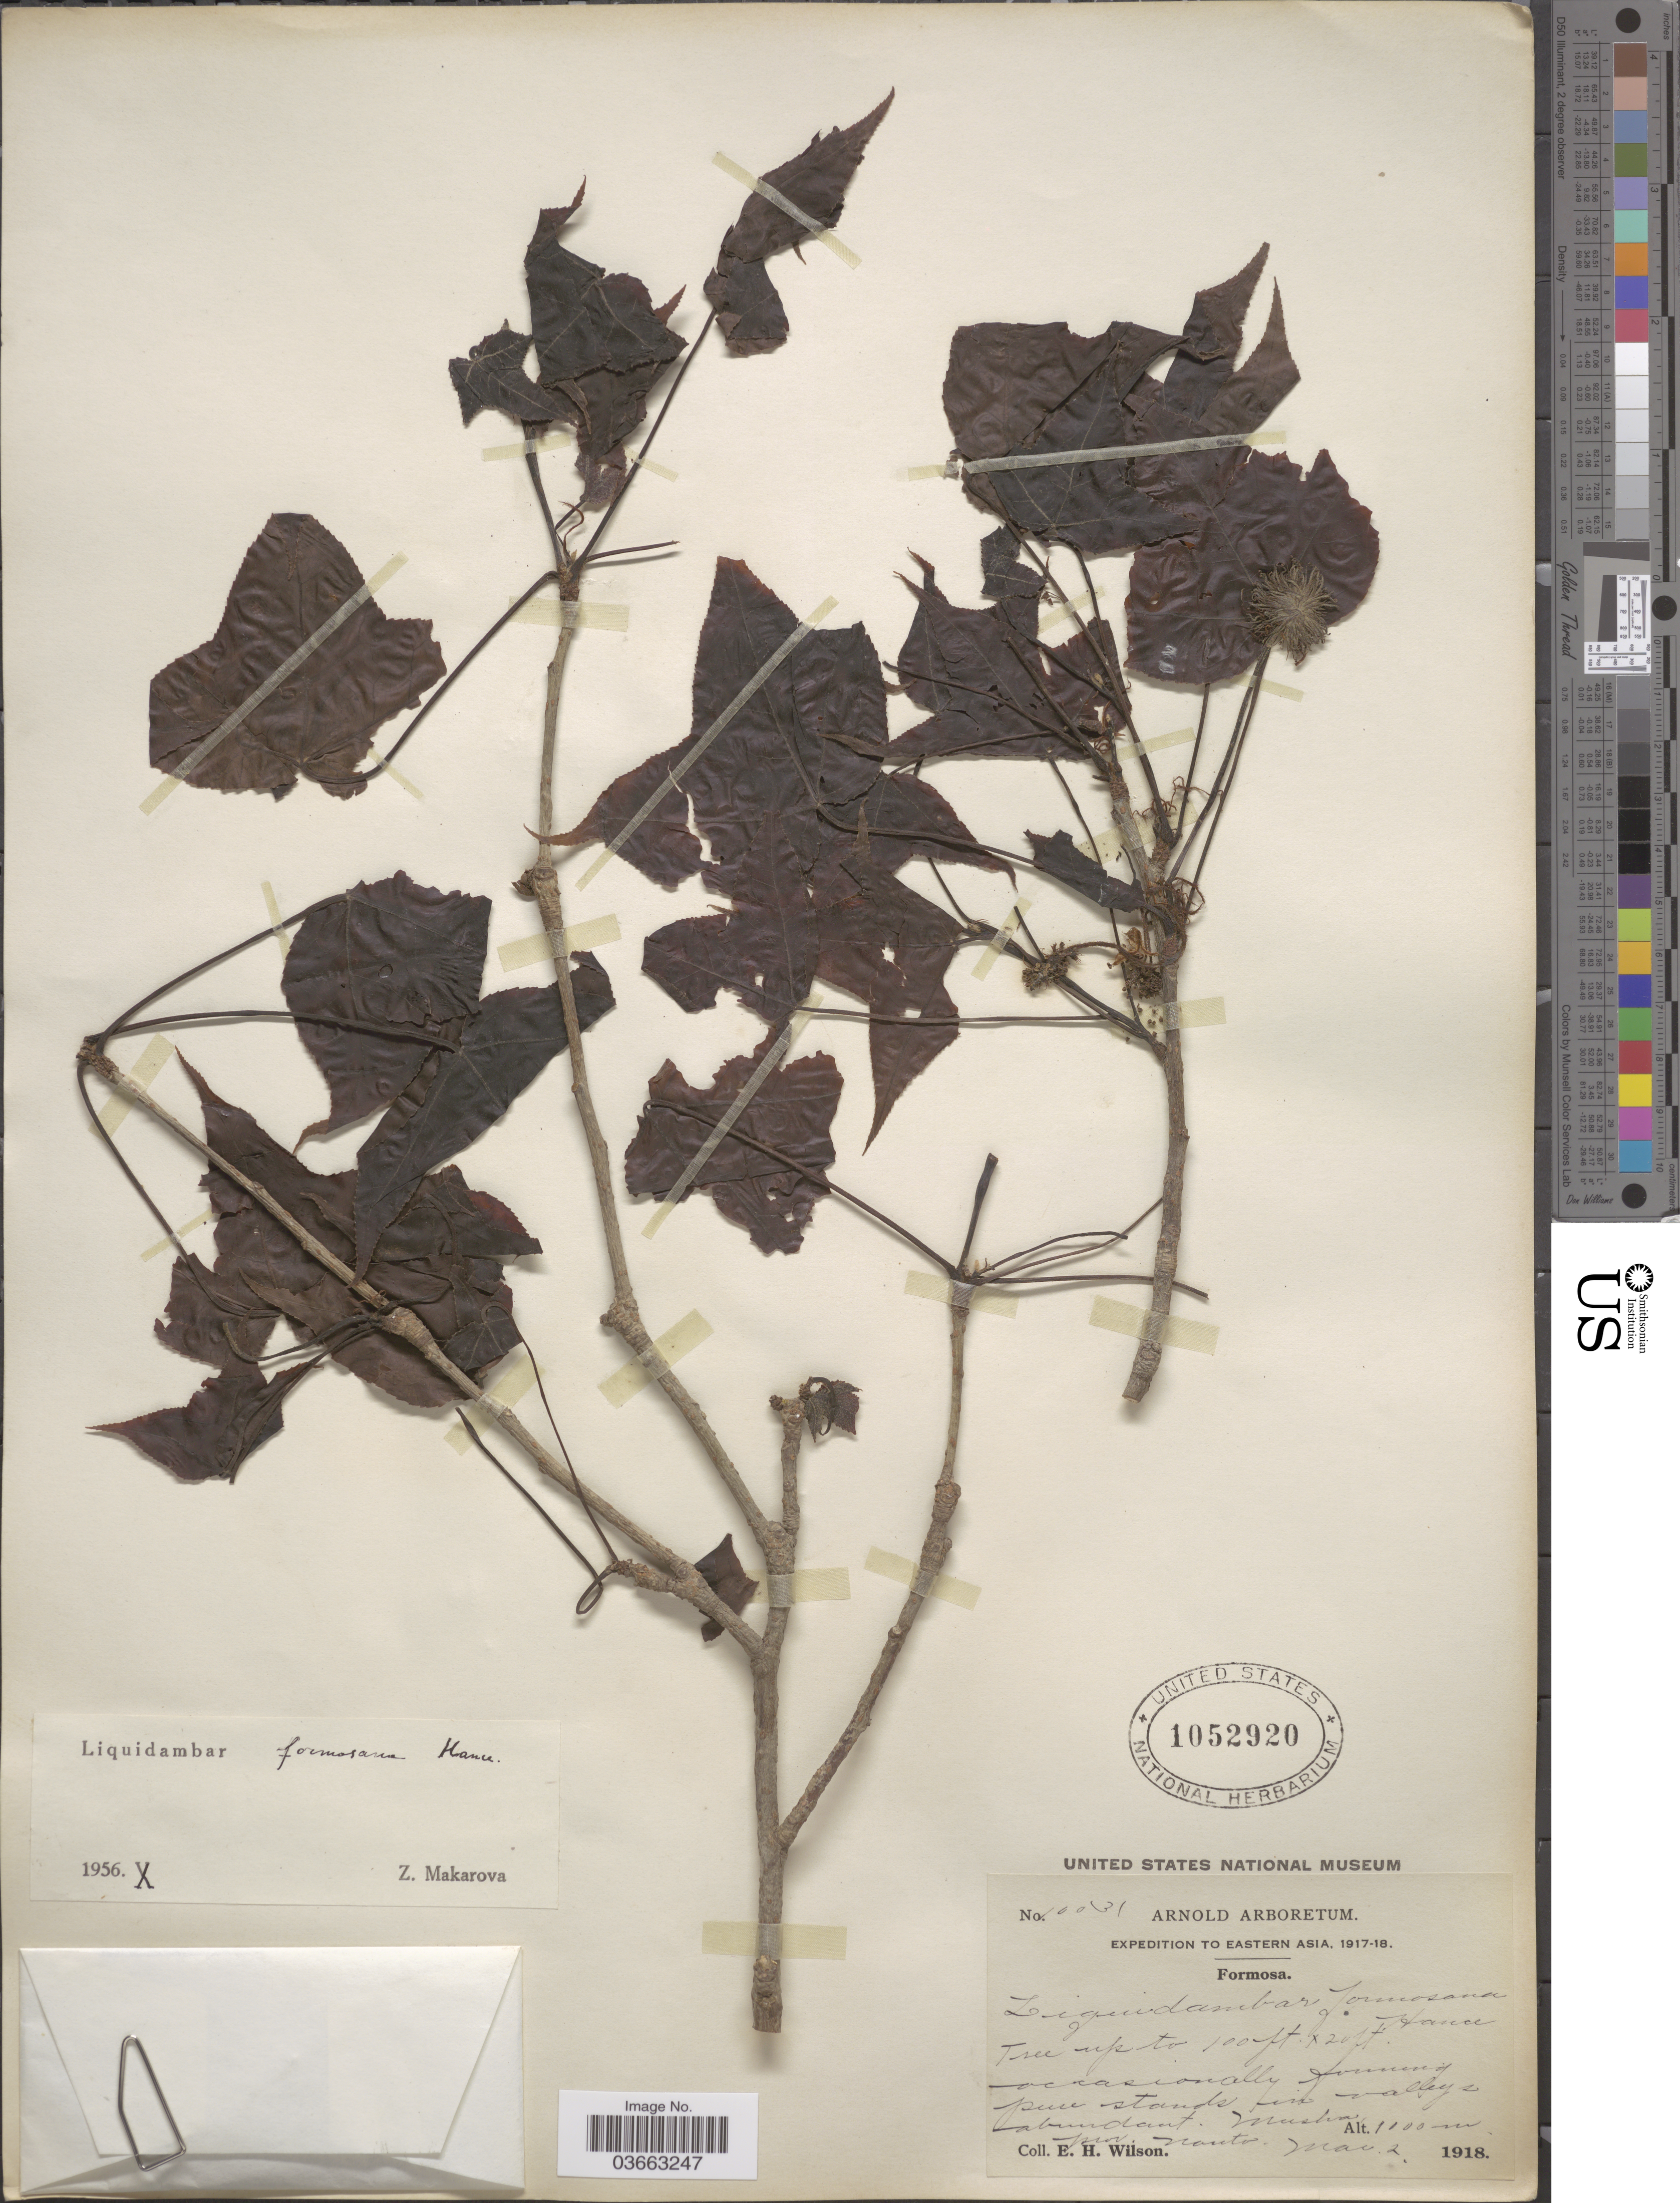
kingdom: Plantae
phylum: Tracheophyta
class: Magnoliopsida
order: Saxifragales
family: Altingiaceae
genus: Liquidambar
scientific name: Liquidambar formosana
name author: Hance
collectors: E. Wilson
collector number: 10031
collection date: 1918-03-02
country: Taiwan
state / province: Nantou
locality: Eastern Asia. Formosa. Musha, prov. Nanto.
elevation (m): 1100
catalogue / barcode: US 1052920